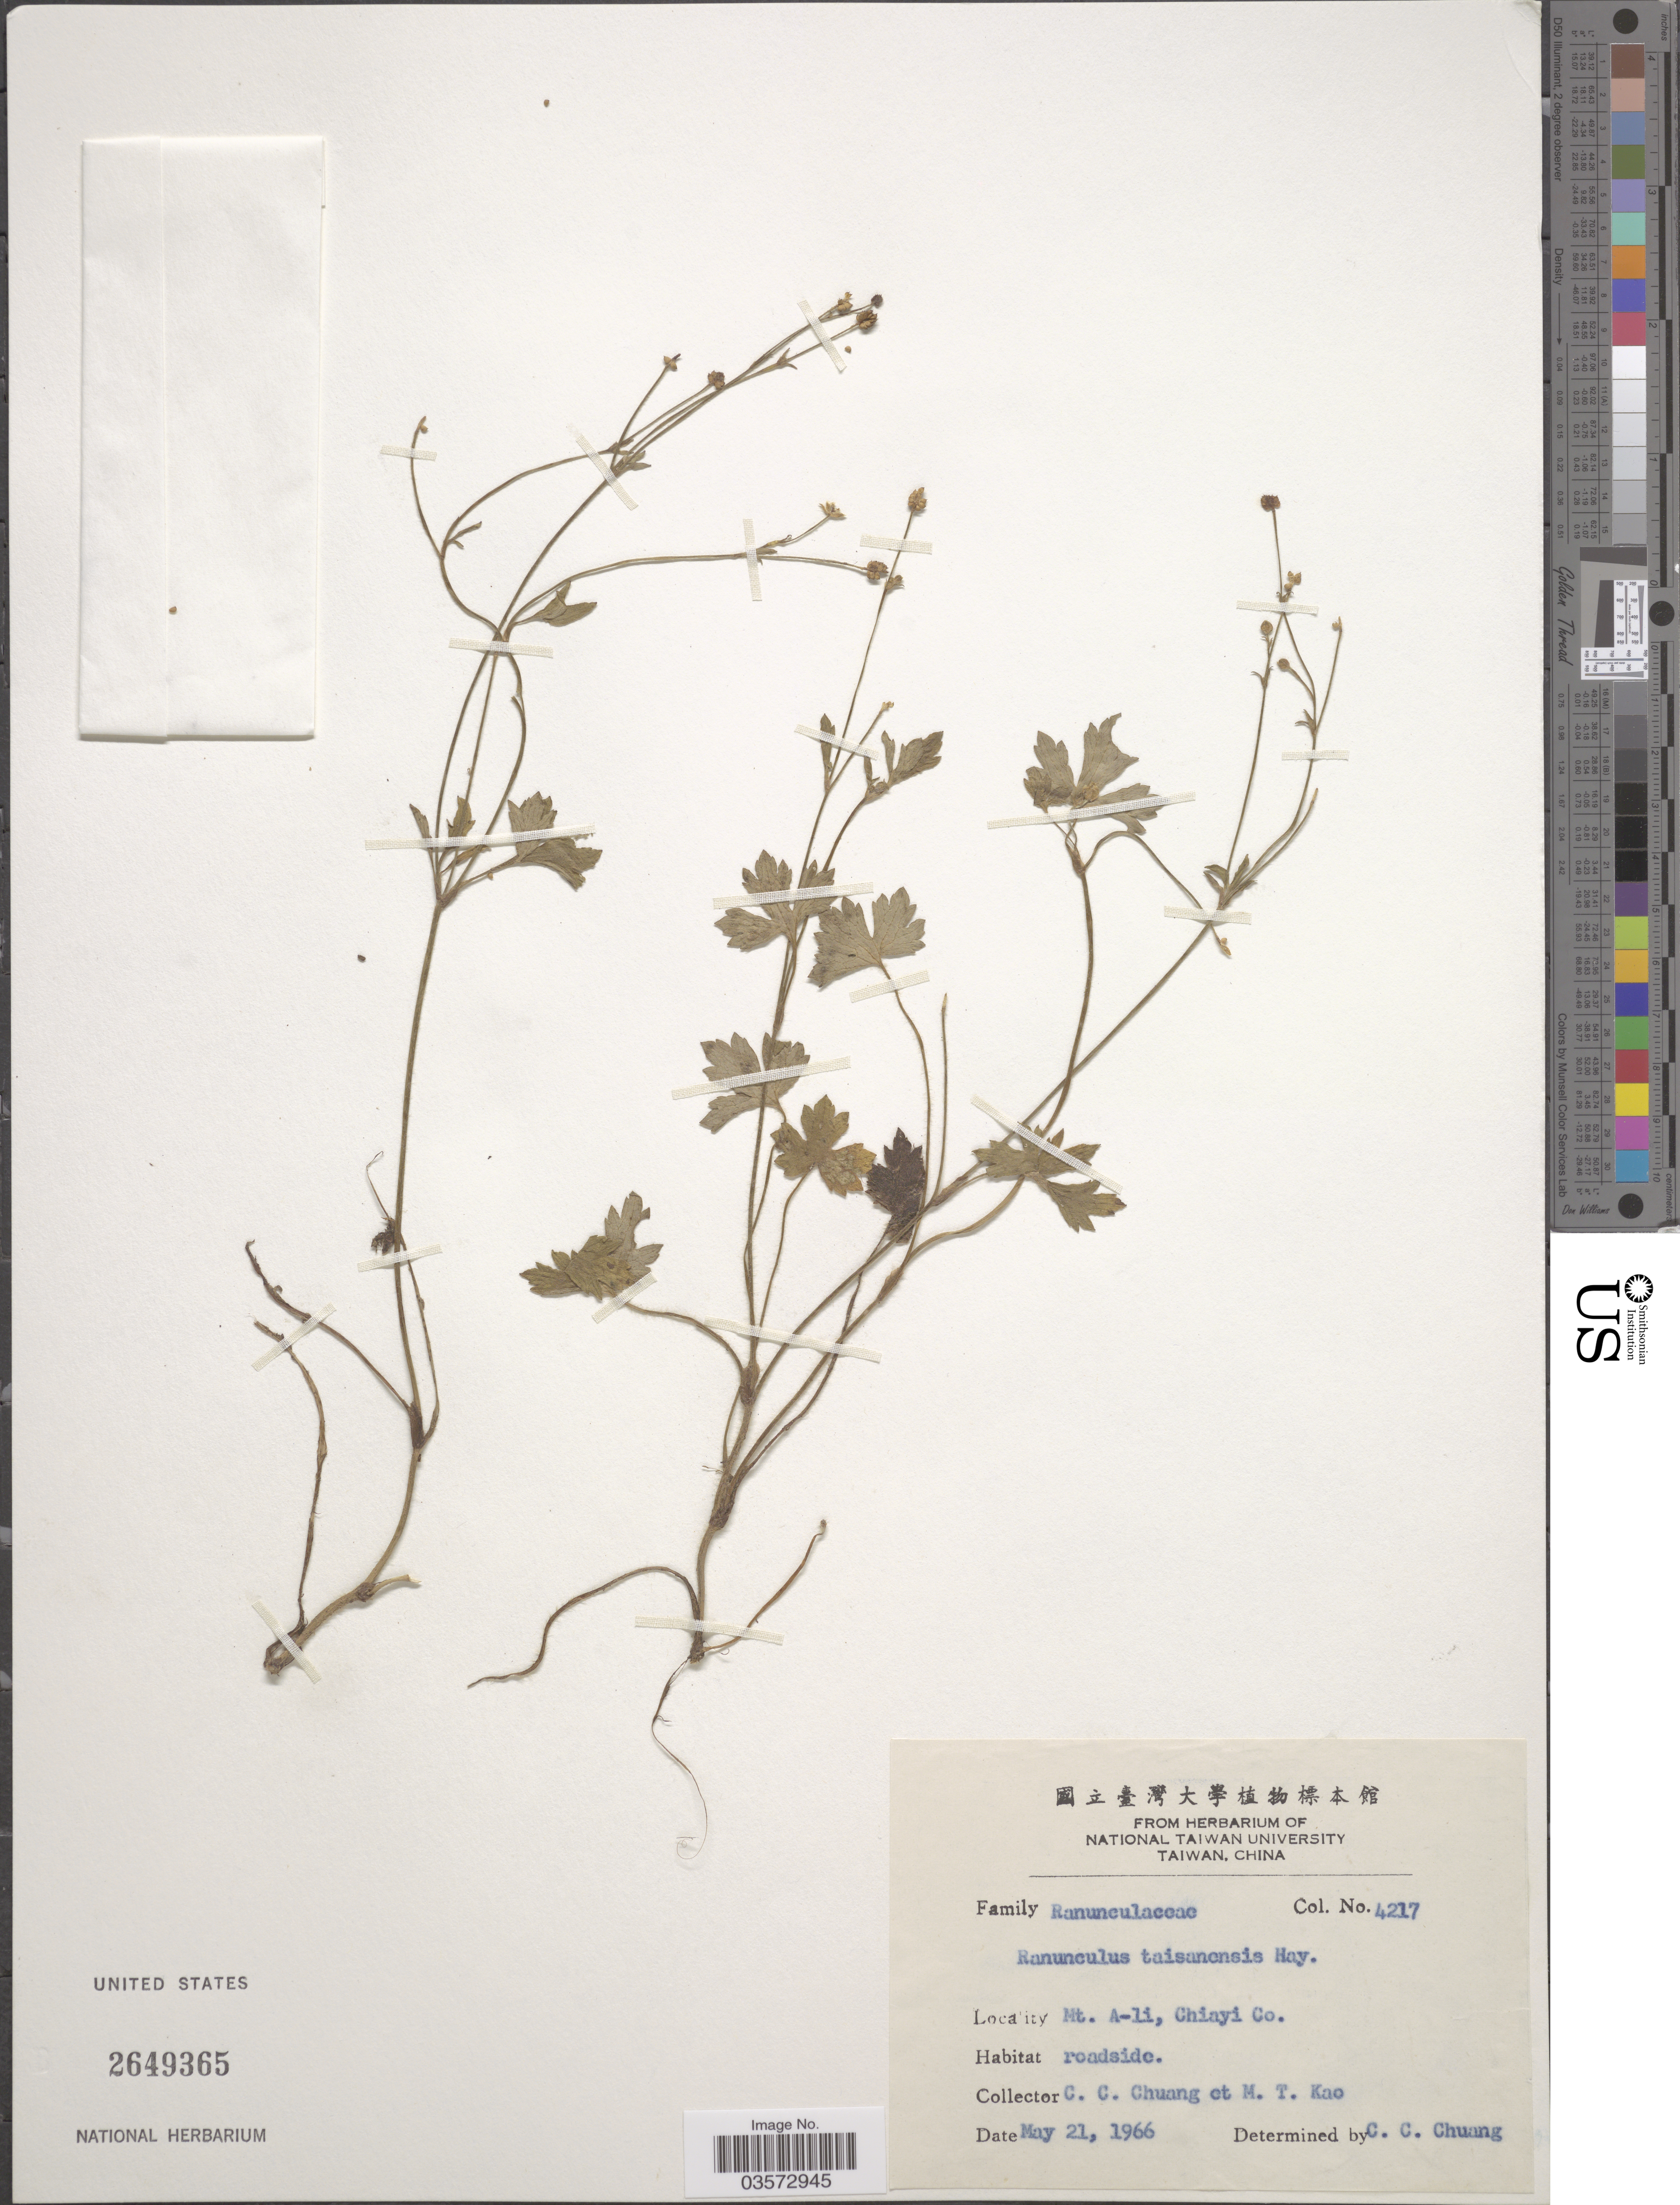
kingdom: Plantae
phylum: Tracheophyta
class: Magnoliopsida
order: Ranunculales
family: Ranunculaceae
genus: Ranunculus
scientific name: Ranunculus taisanensis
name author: Hayata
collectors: C. C. Chuang & M. T. Kao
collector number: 4217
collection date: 1966-05-21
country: Taiwan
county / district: Chiayi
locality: Mt. A-li, Chiayi Co.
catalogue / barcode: US 2649365